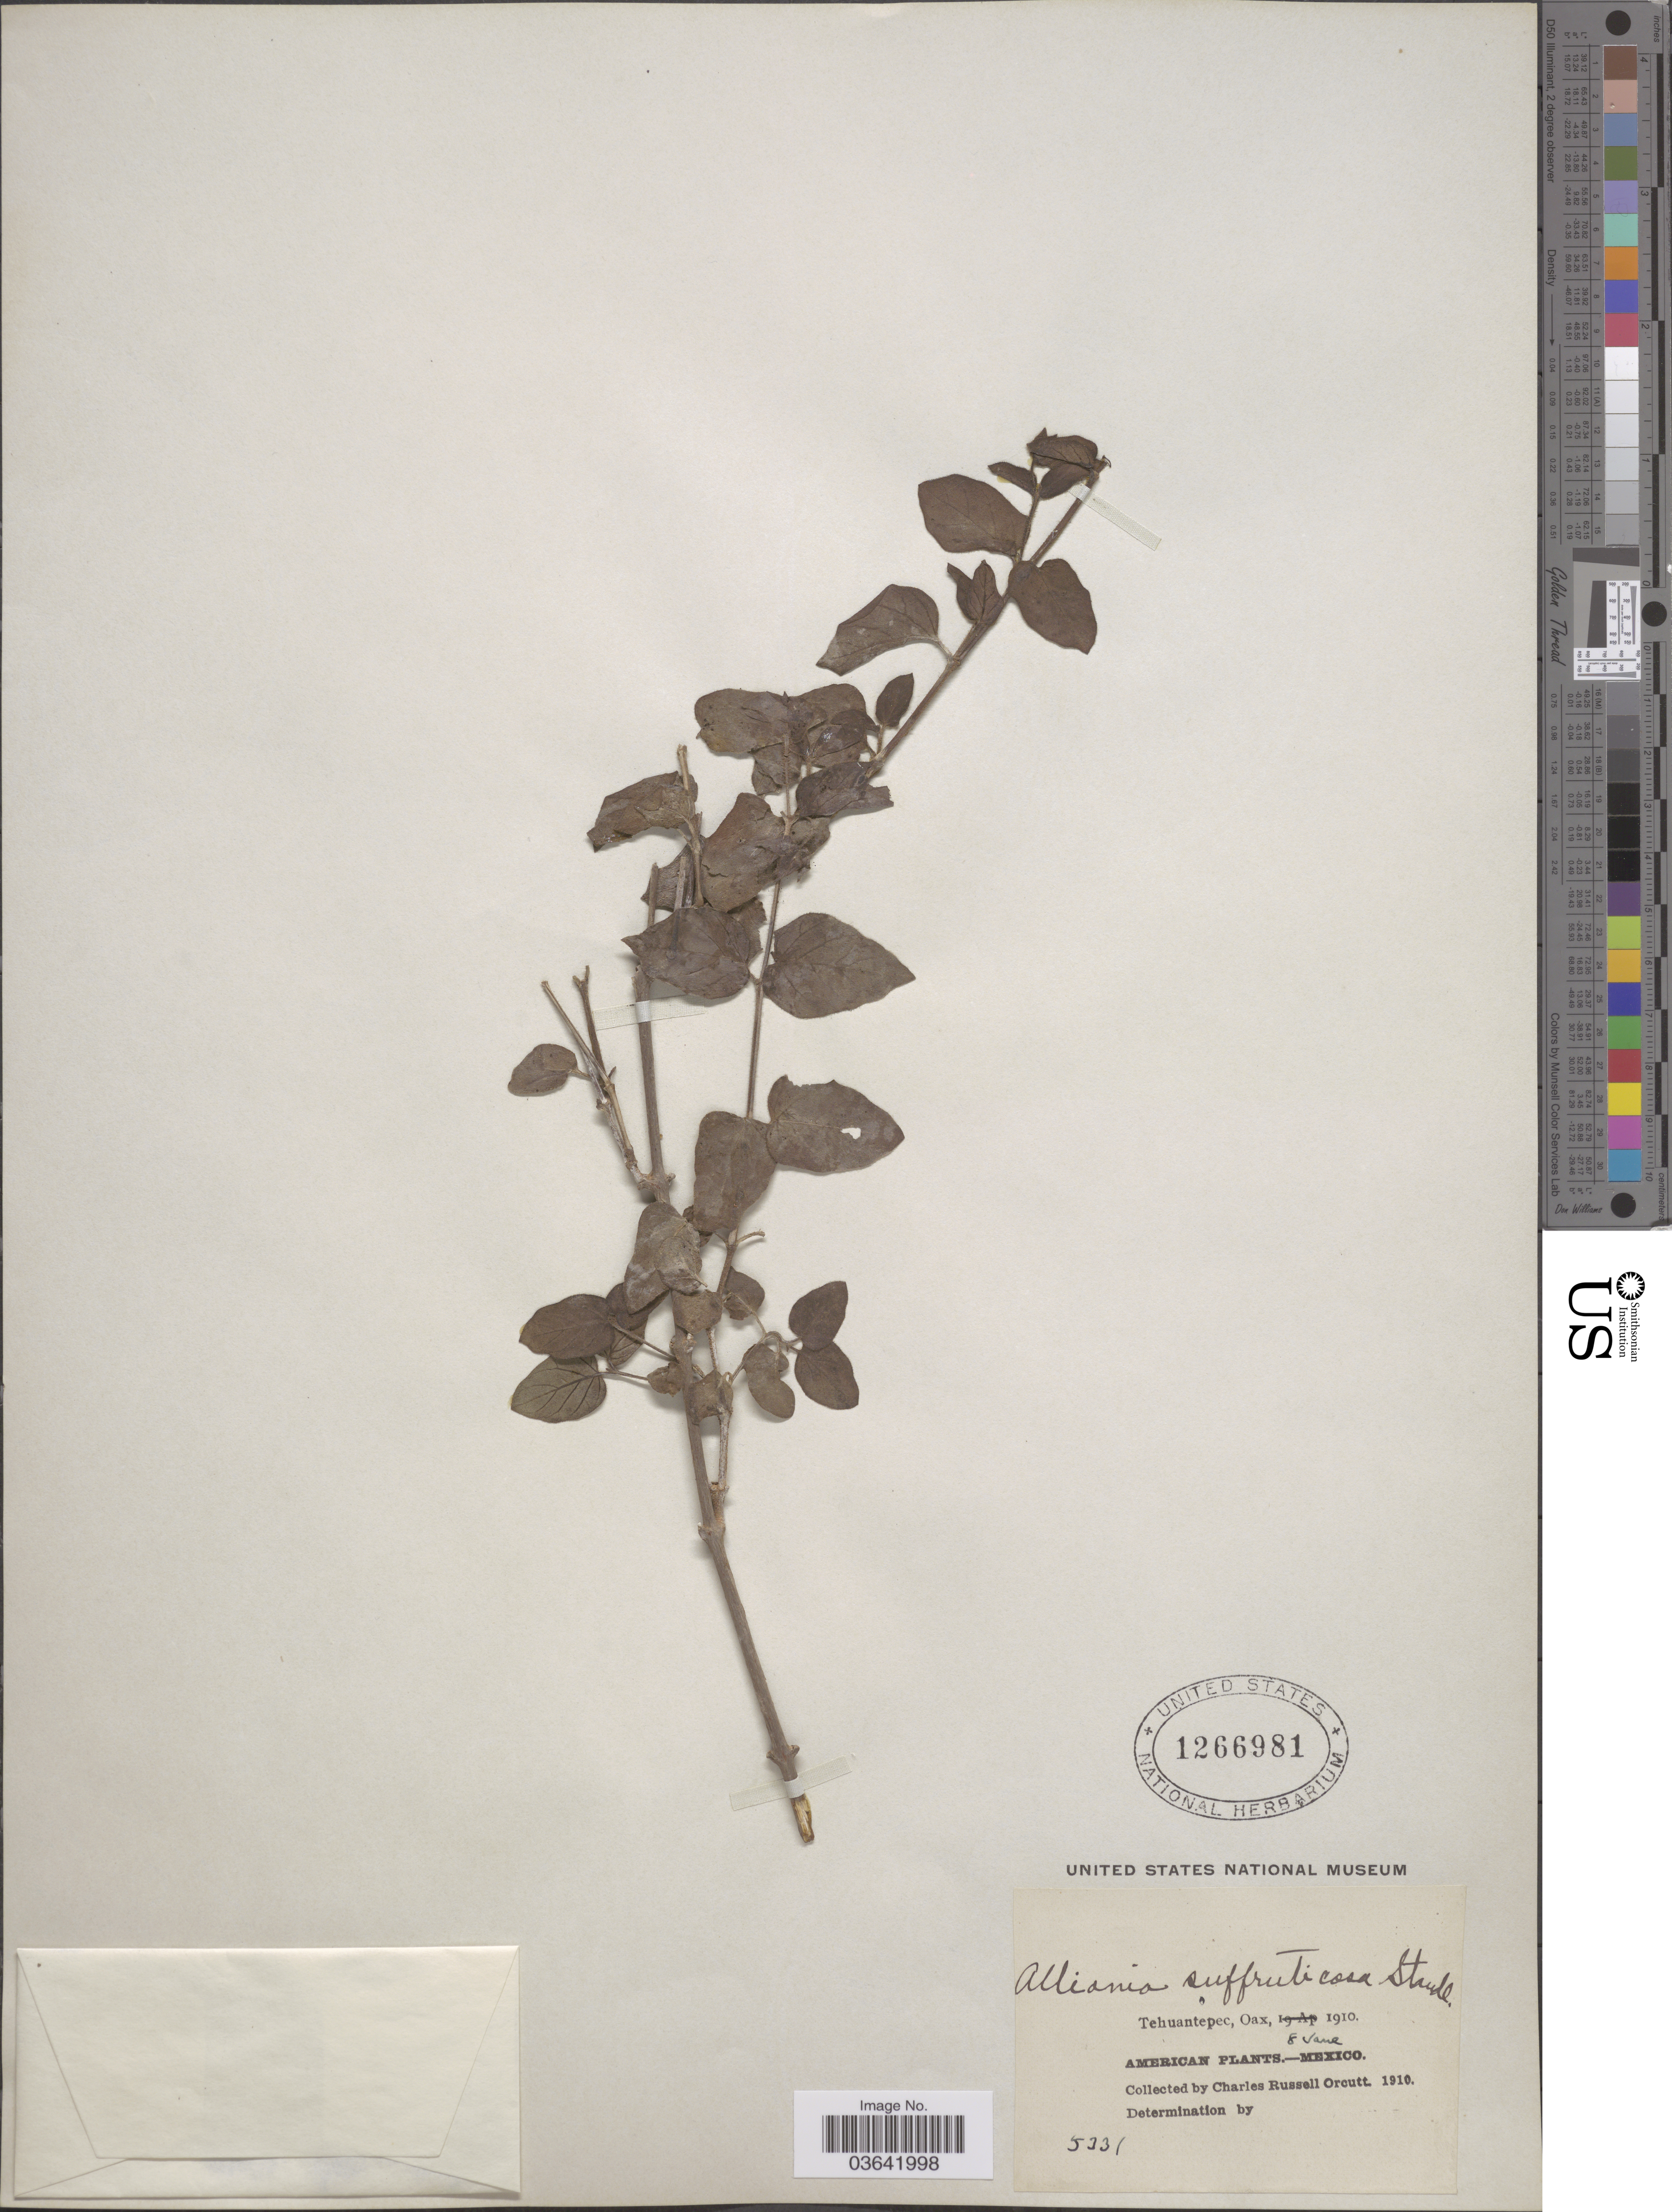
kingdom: Plantae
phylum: Tracheophyta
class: Magnoliopsida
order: Caryophyllales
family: Nyctaginaceae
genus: Mirabilis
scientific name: Mirabilis sp.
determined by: Strong, Mark T., (BOT), Smithsonian Institution - National Museum of Natural History (UNITED STATES)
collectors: C. R. Orcutt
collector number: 5331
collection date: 1910-06-08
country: Mexico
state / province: Oaxaca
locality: Tehuantepec.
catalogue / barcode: US 1266981